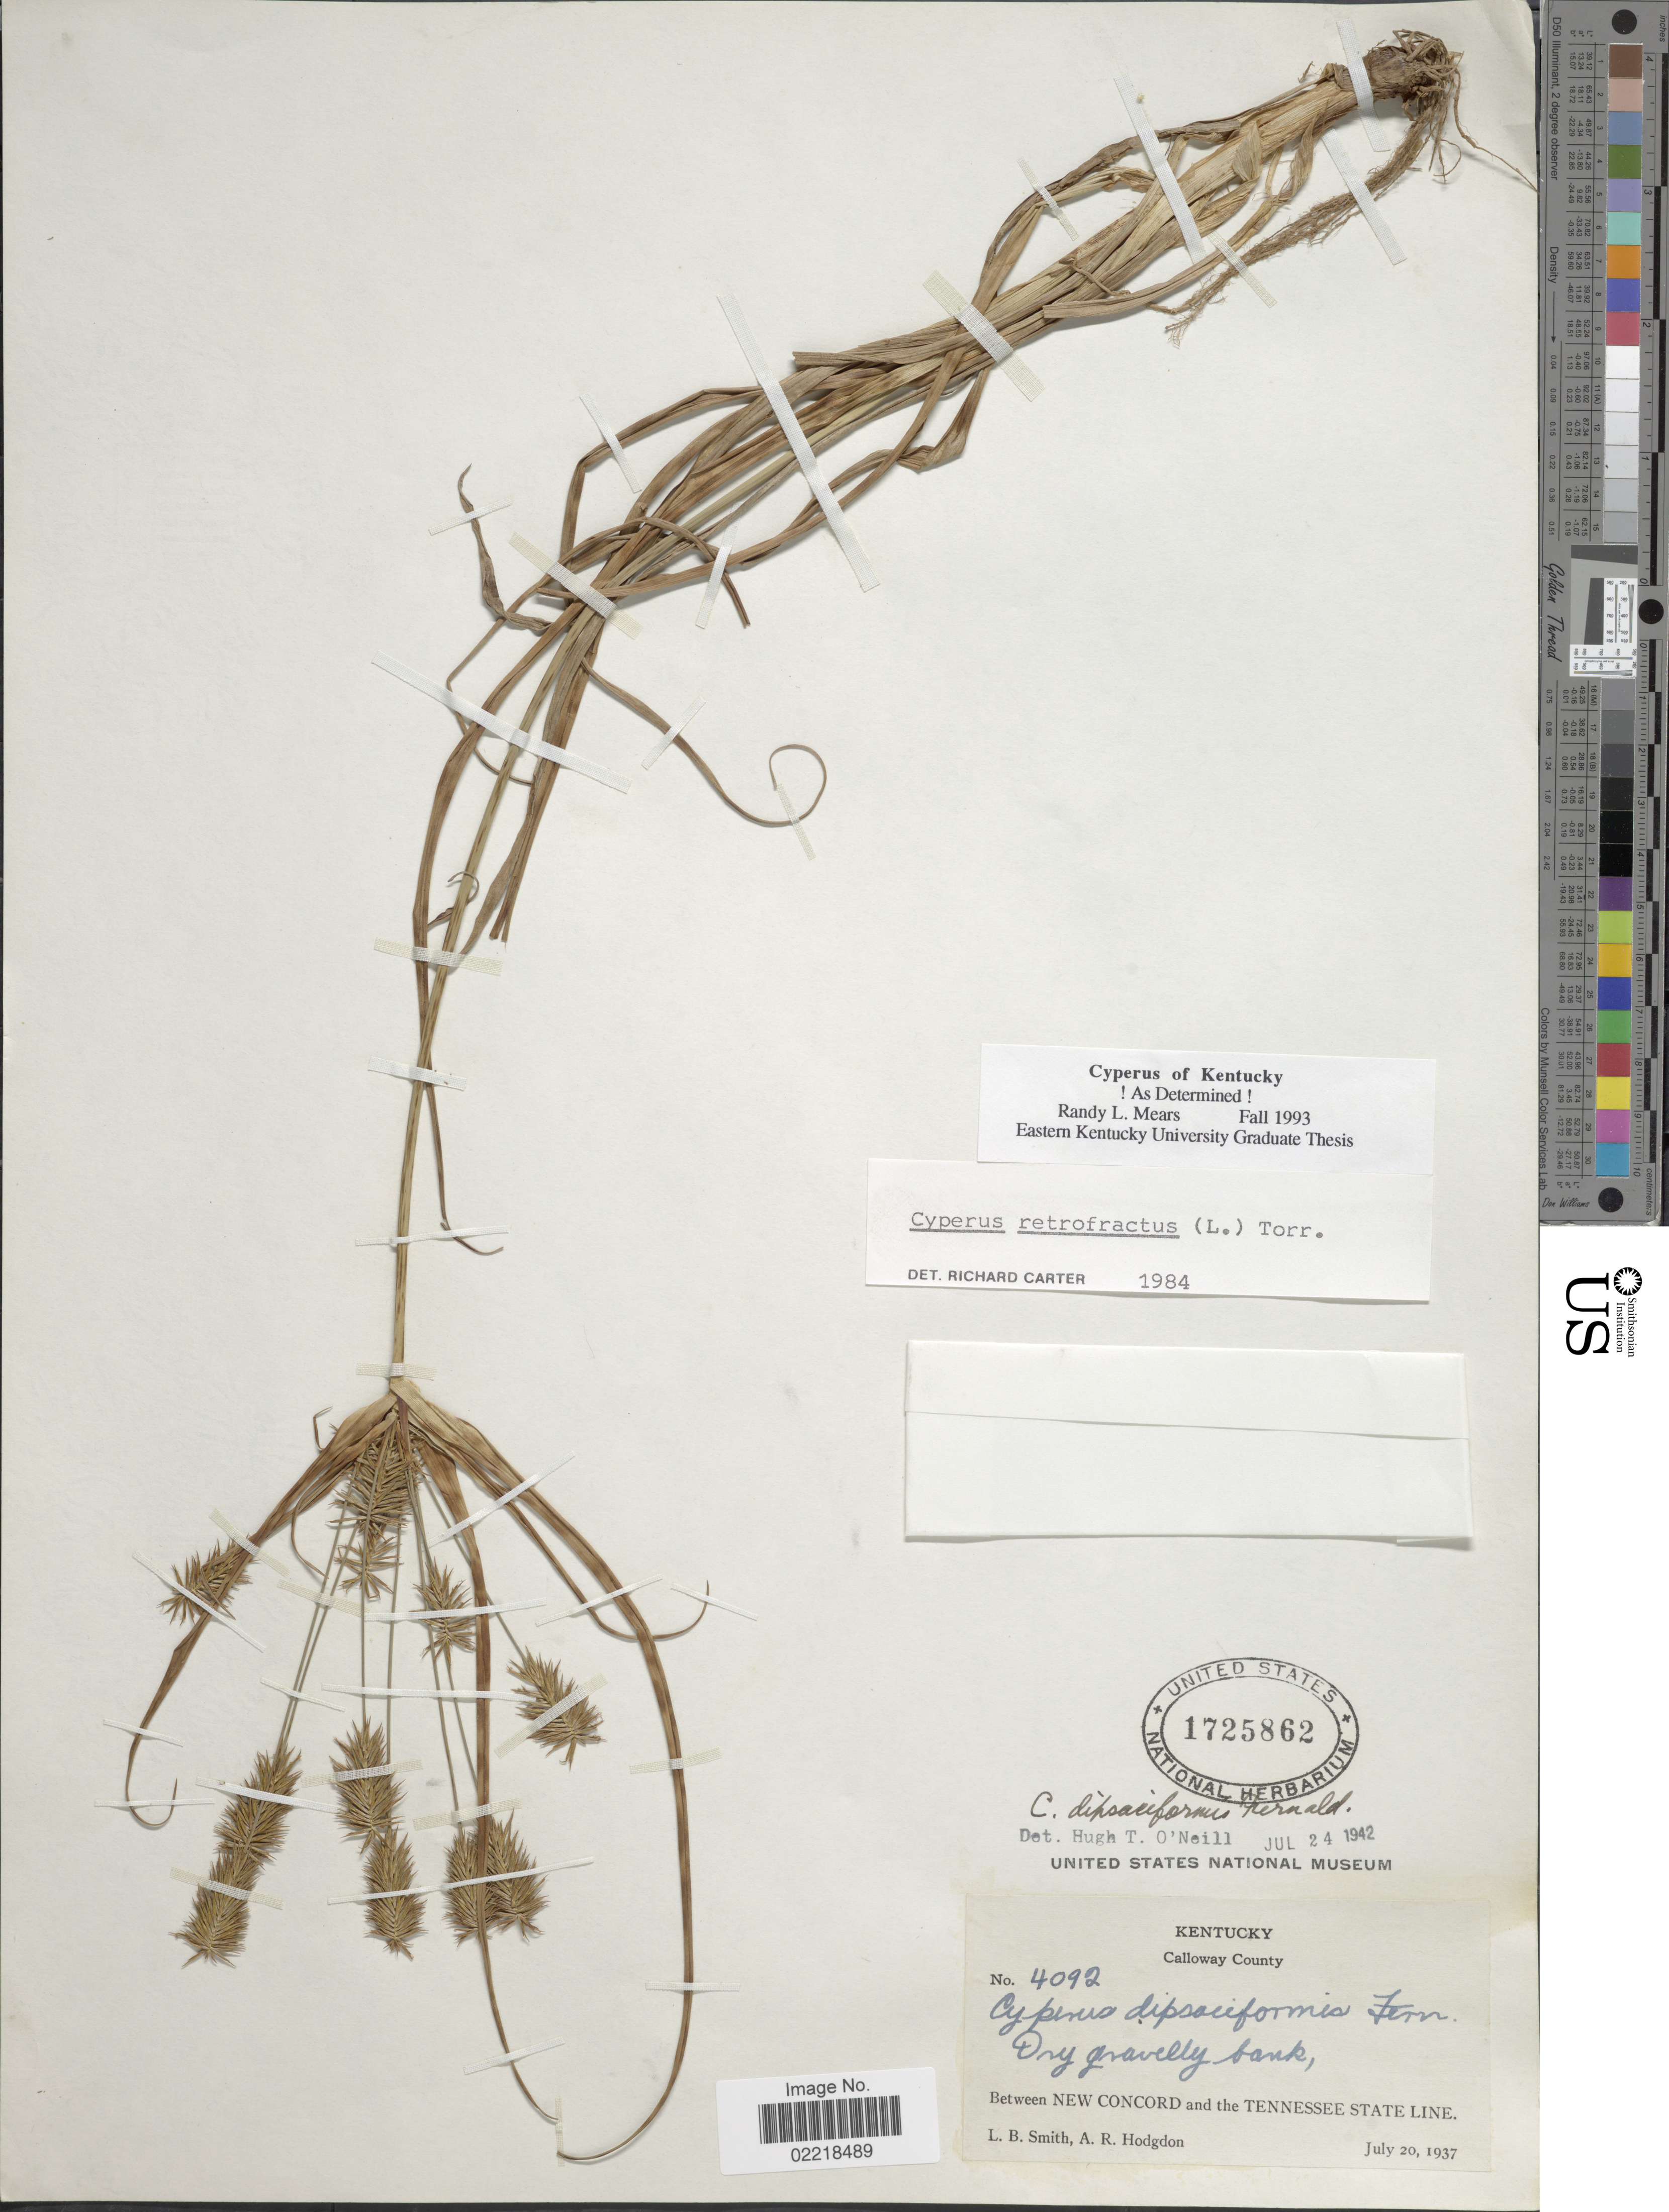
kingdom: Plantae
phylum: Tracheophyta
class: Liliopsida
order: Poales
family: Cyperaceae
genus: Cyperus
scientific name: Cyperus retrofractus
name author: (L.) Torr.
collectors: L. Smith & A. R. Hodgdon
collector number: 4092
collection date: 1937-07-20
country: United States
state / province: Kentucky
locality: Calloway County, dry gravelly bank, between New Concoro and the Tennessee State Line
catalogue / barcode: US 1725862